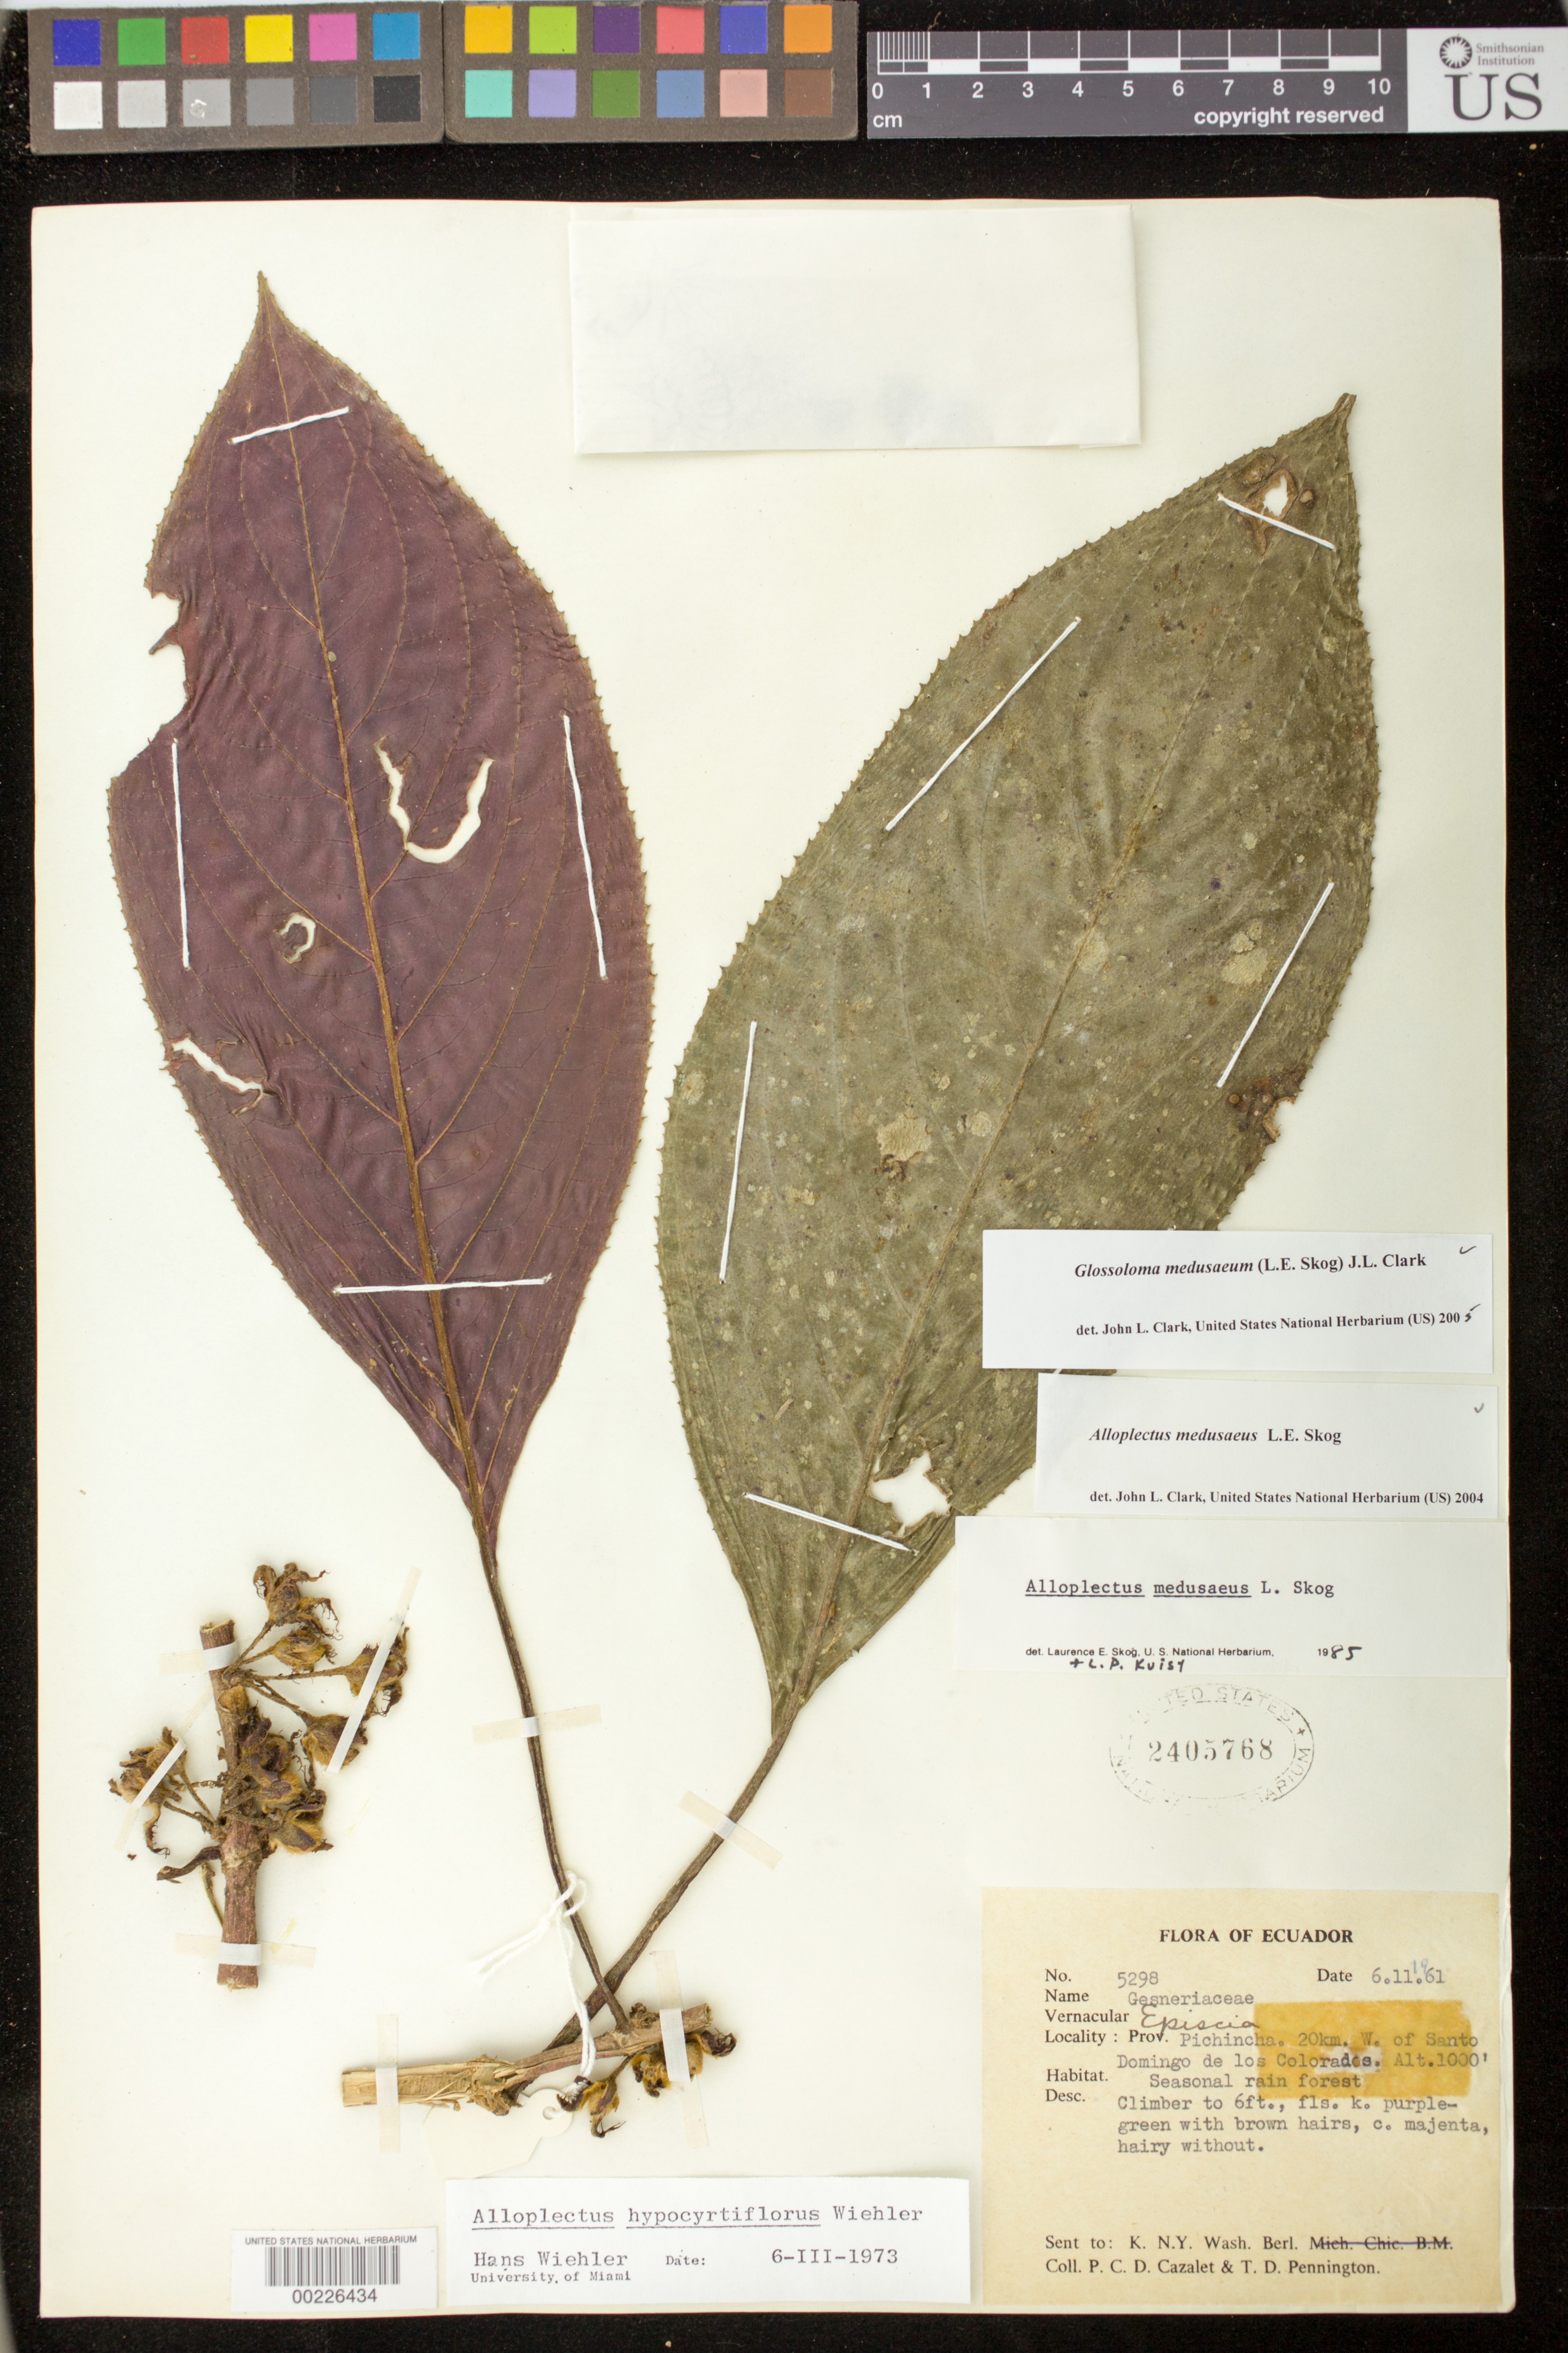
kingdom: Plantae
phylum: Tracheophyta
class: Magnoliopsida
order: Lamiales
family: Gesneriaceae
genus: Glossoloma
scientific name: Glossoloma medusaeum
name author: (L.E. Skog) J.L. Clark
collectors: P. C. D. Cazalet & T. D. Pennington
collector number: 5298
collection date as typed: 06 Nov 1961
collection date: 1961-11-06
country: Ecuador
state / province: Pichincha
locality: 20 km W of Santo Domingo de los Colorados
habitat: Seasonal rain forest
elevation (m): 305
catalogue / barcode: US 2405768